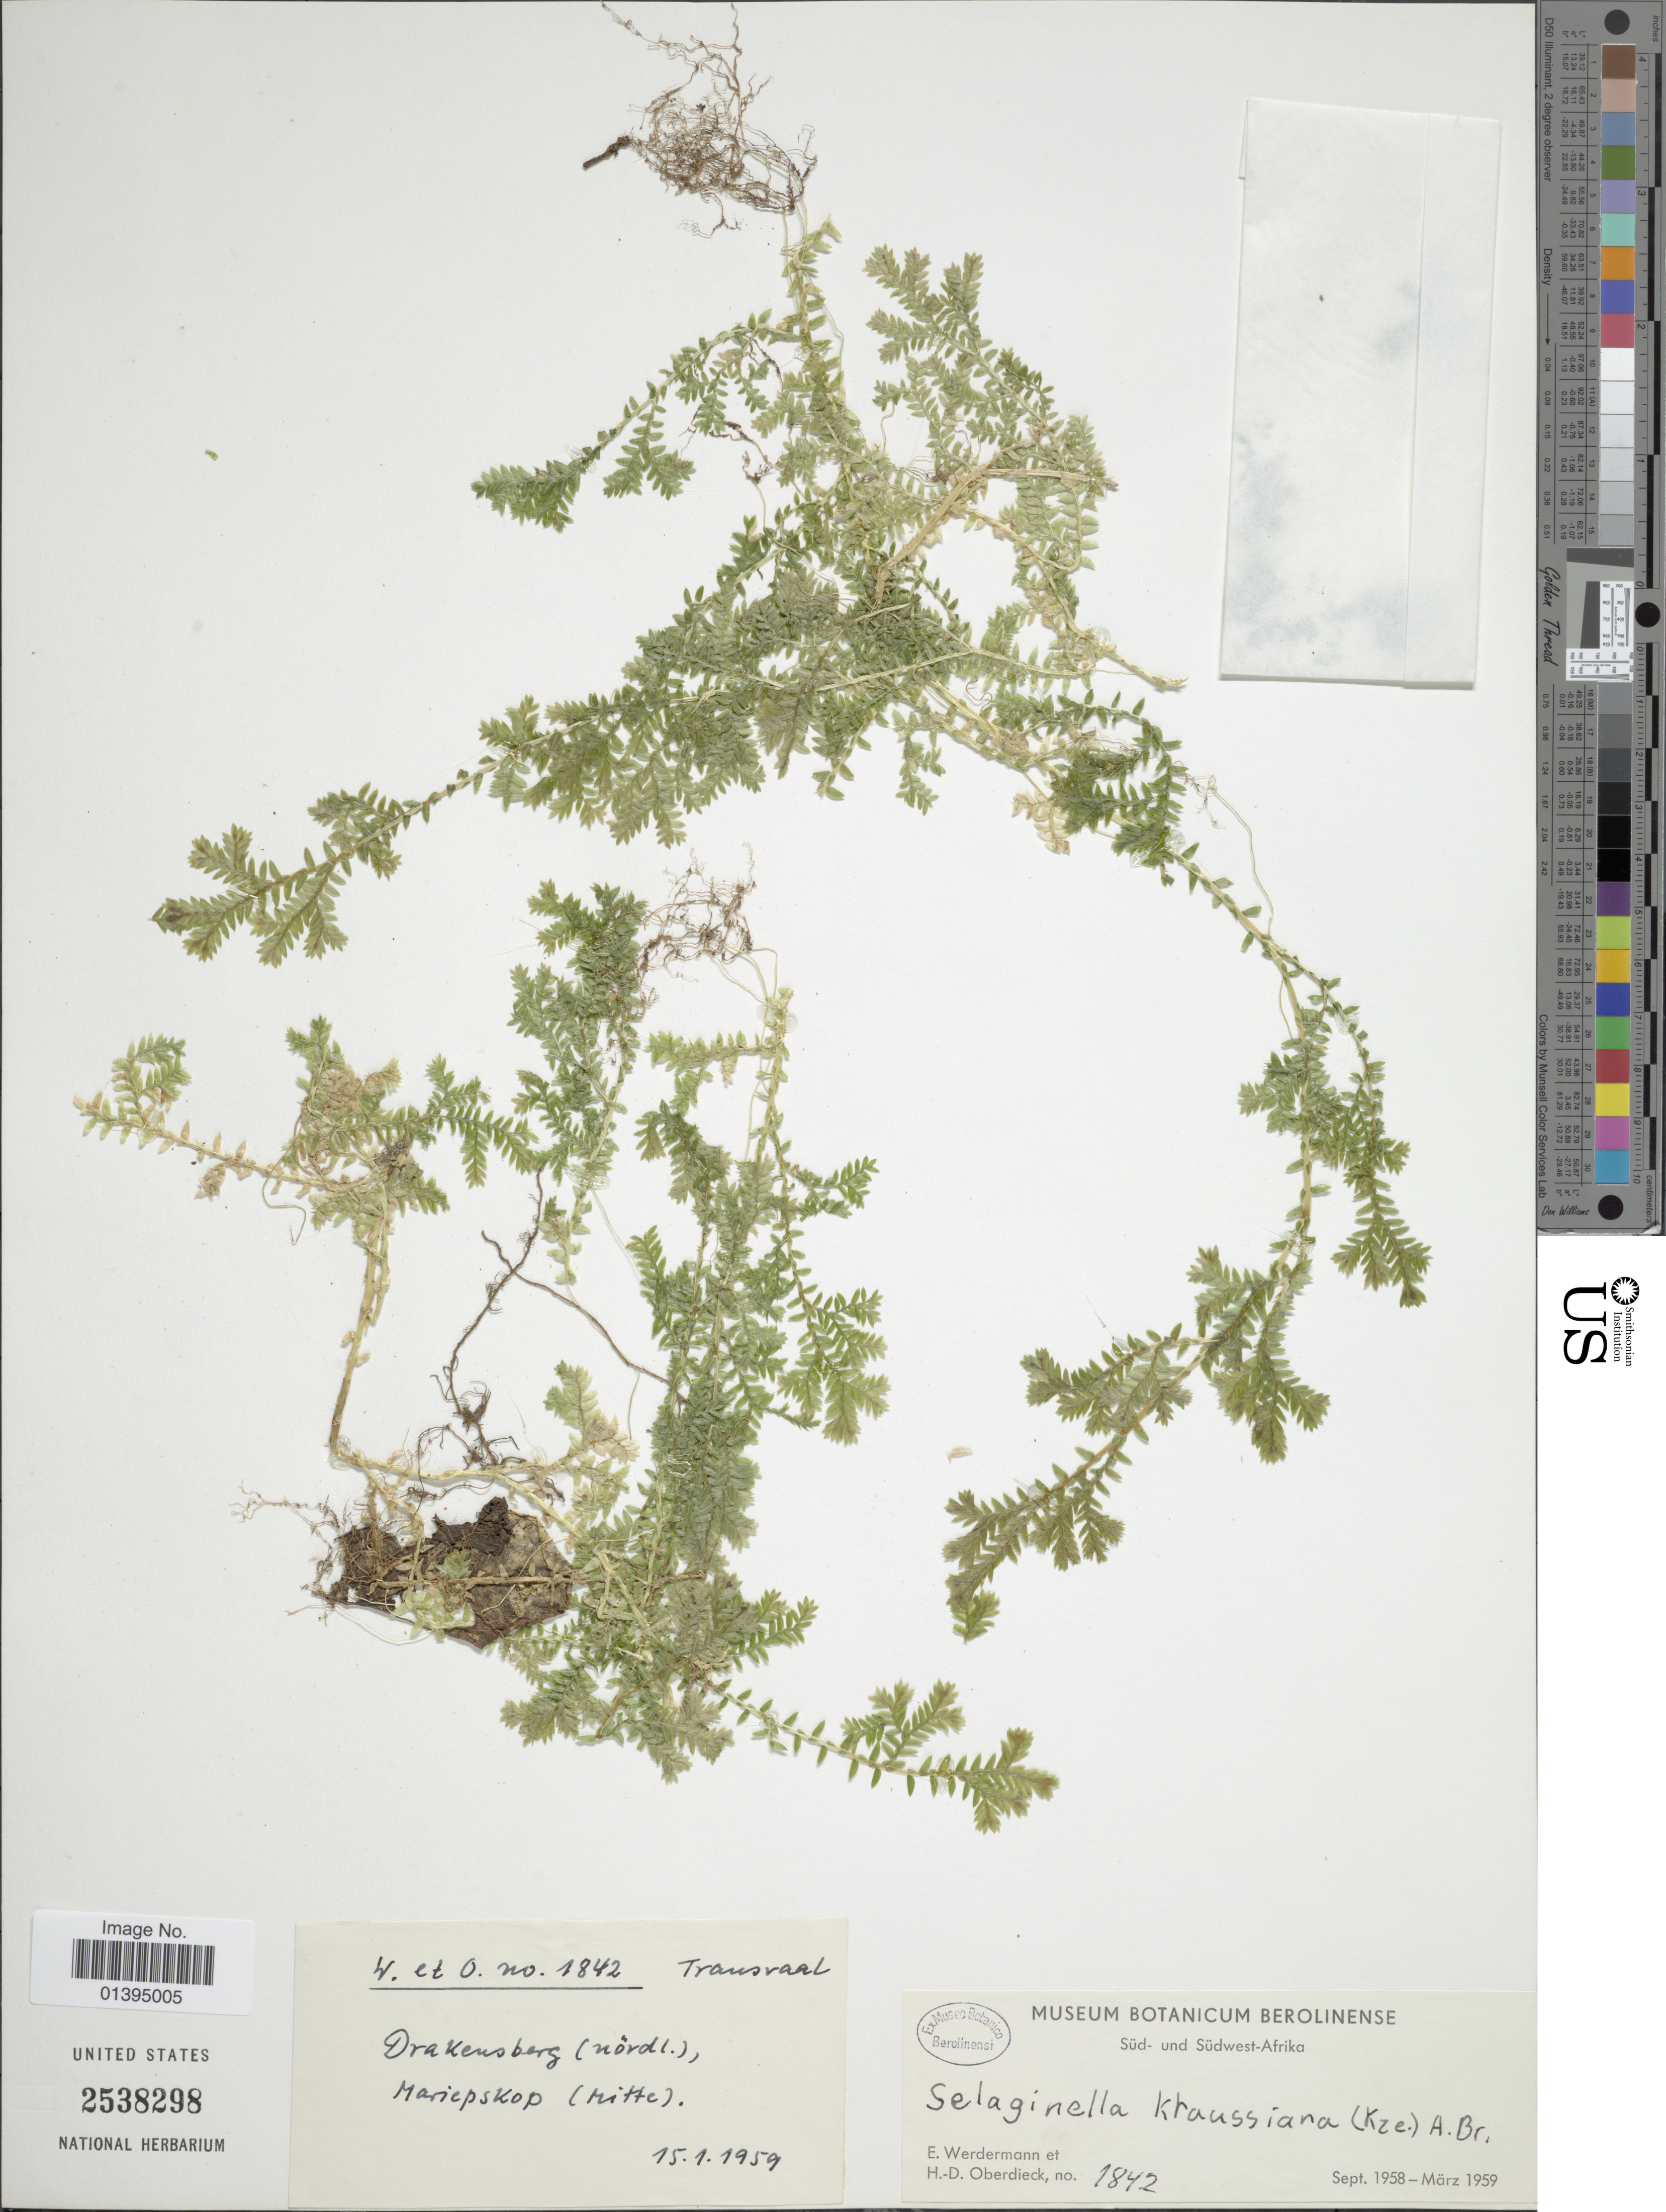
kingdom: Plantae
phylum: Tracheophyta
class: Lycopodiopsida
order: Selaginellales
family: Selaginellaceae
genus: Selaginella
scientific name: Selaginella kraussiana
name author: (Kunze) A. Braun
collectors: E. Werdermann & H. Oberdieck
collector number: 1842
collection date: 1959-01-15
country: South Africa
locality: Transvaal, Drakensberg (nordl), Mariepskop (mitte)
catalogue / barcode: US 2538298